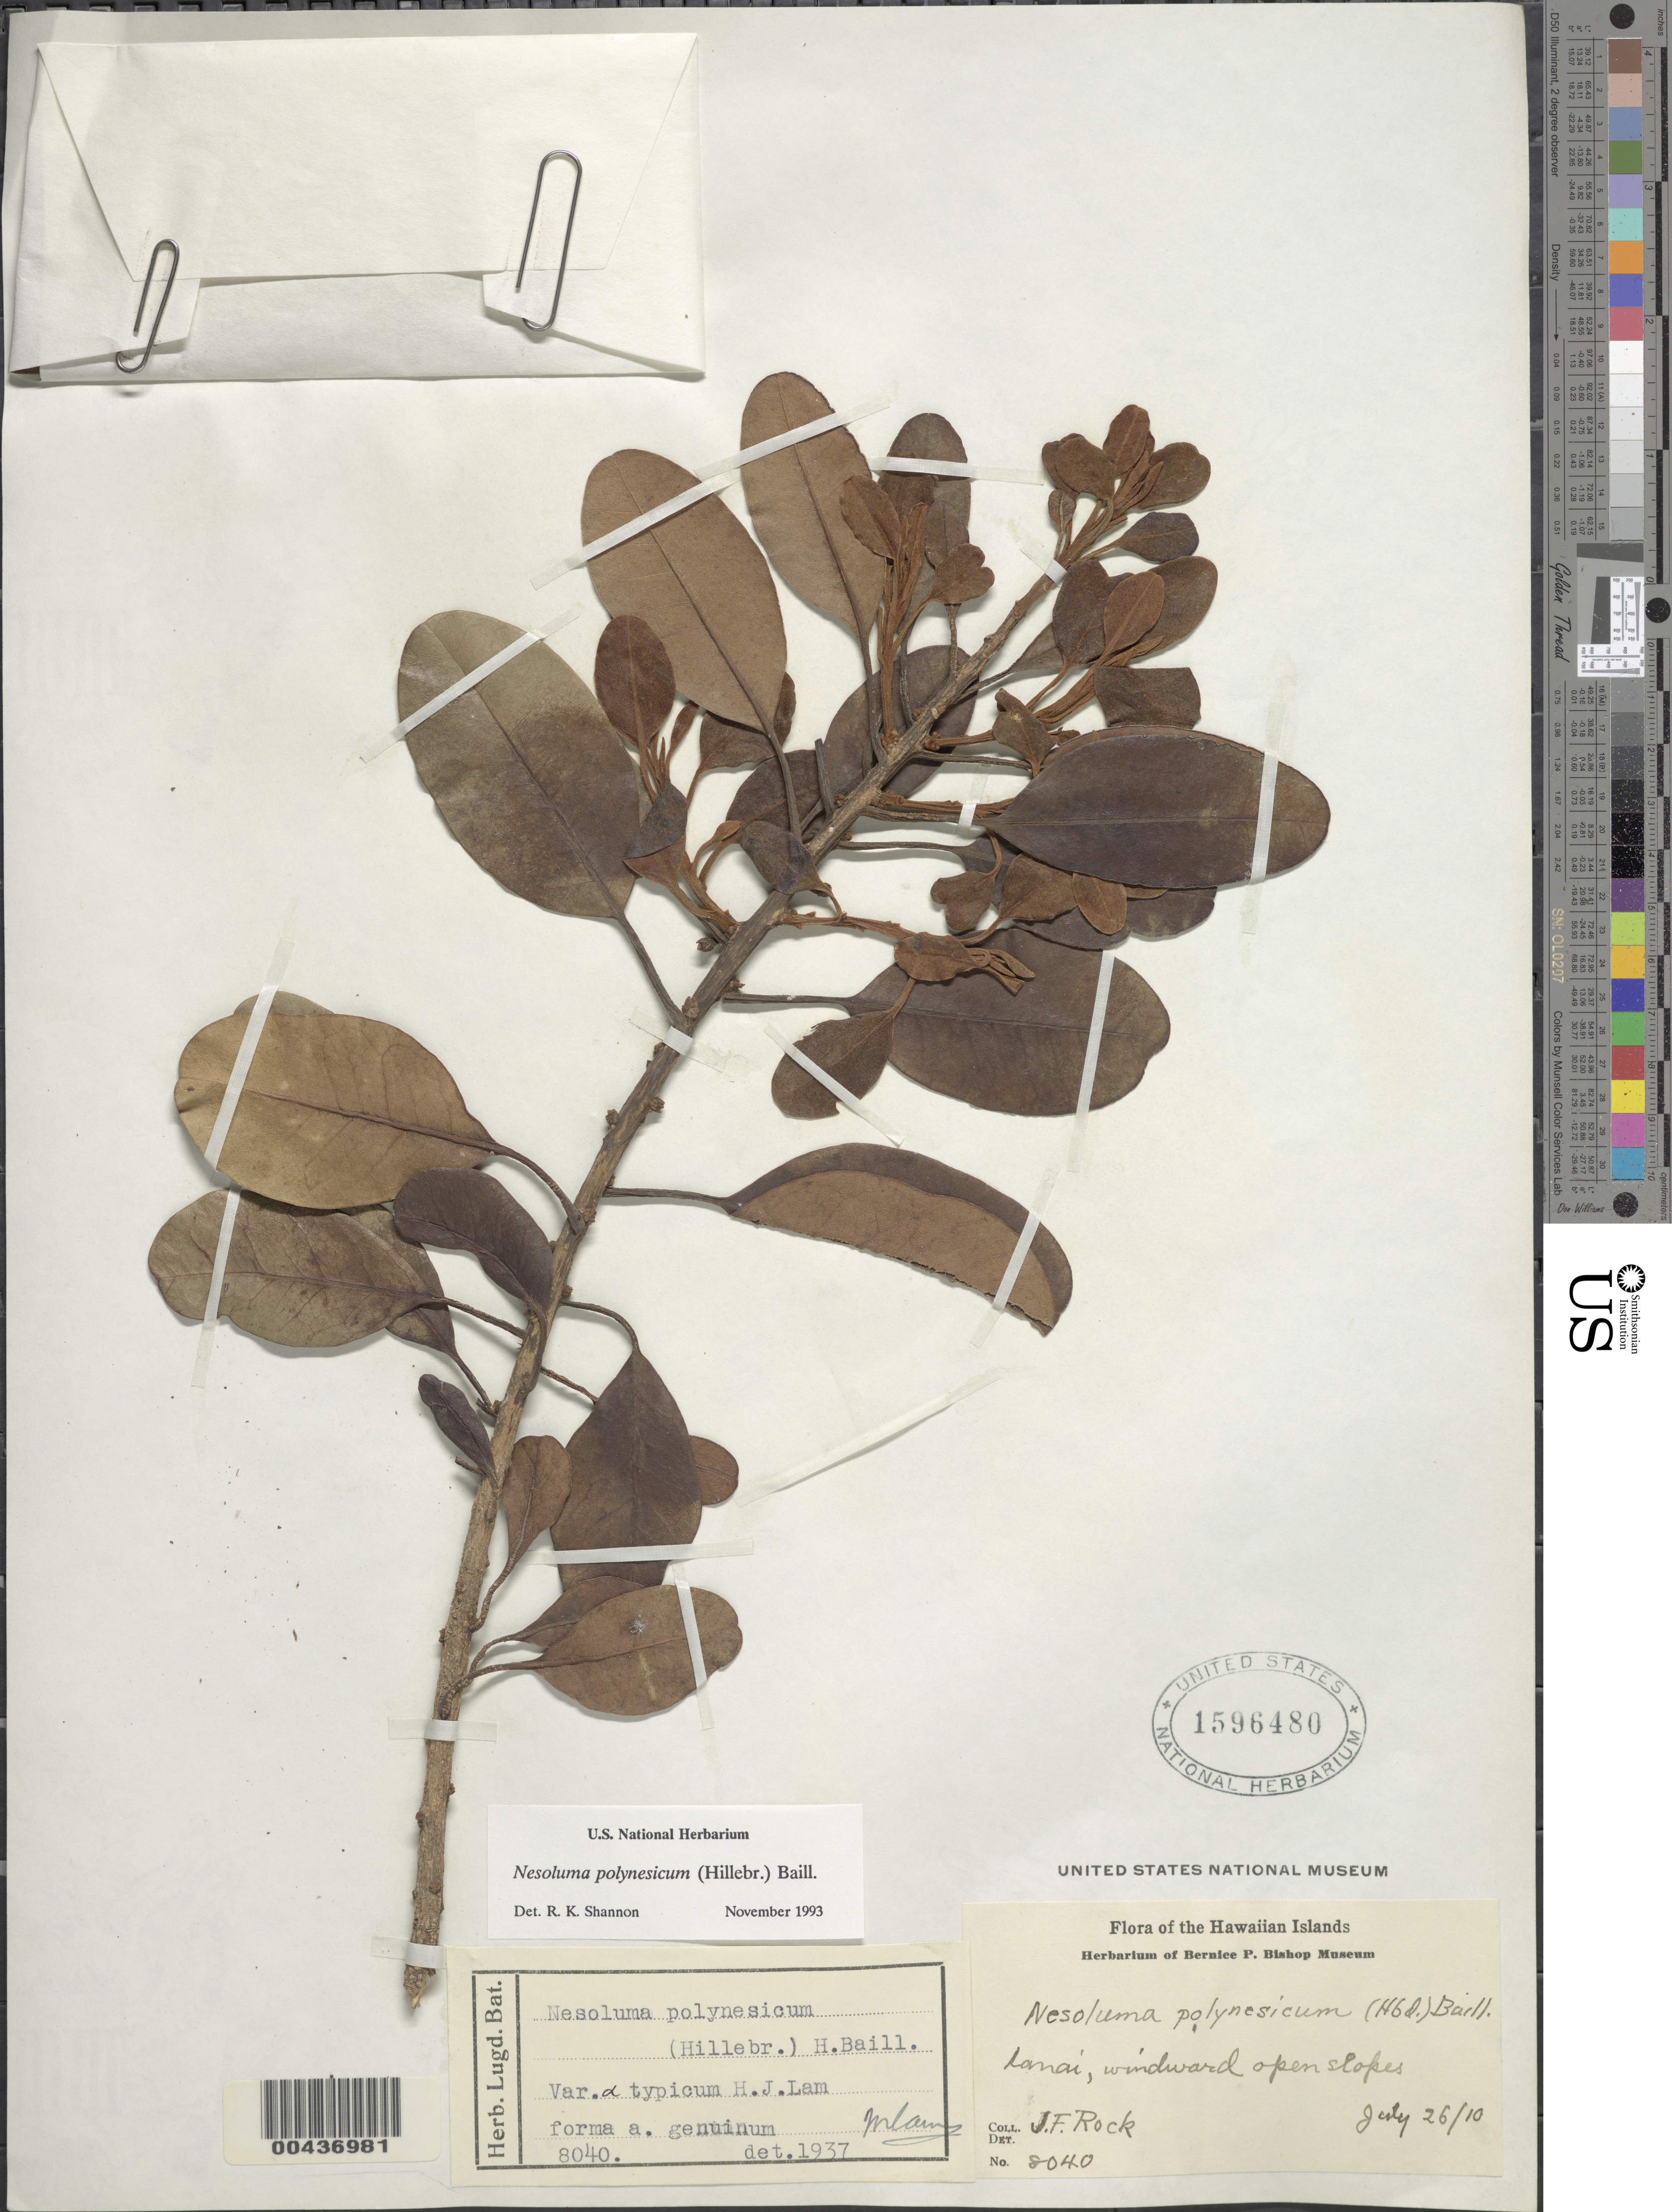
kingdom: Plantae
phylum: Tracheophyta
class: Magnoliopsida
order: Ericales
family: Sapotaceae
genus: Sideroxylon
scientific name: Sideroxylon polynesicum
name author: (Hillebr.) Smedmark & Anderb.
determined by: Wagner, W. L., (BOT), Smithsonian Institution - National Museum of Natural History (UNITED STATES)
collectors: J. F. Rock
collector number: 8040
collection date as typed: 26 Jul 1910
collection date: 1910-07-26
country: United States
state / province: Hawaii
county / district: Maui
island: Lana'i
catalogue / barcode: US 1596480